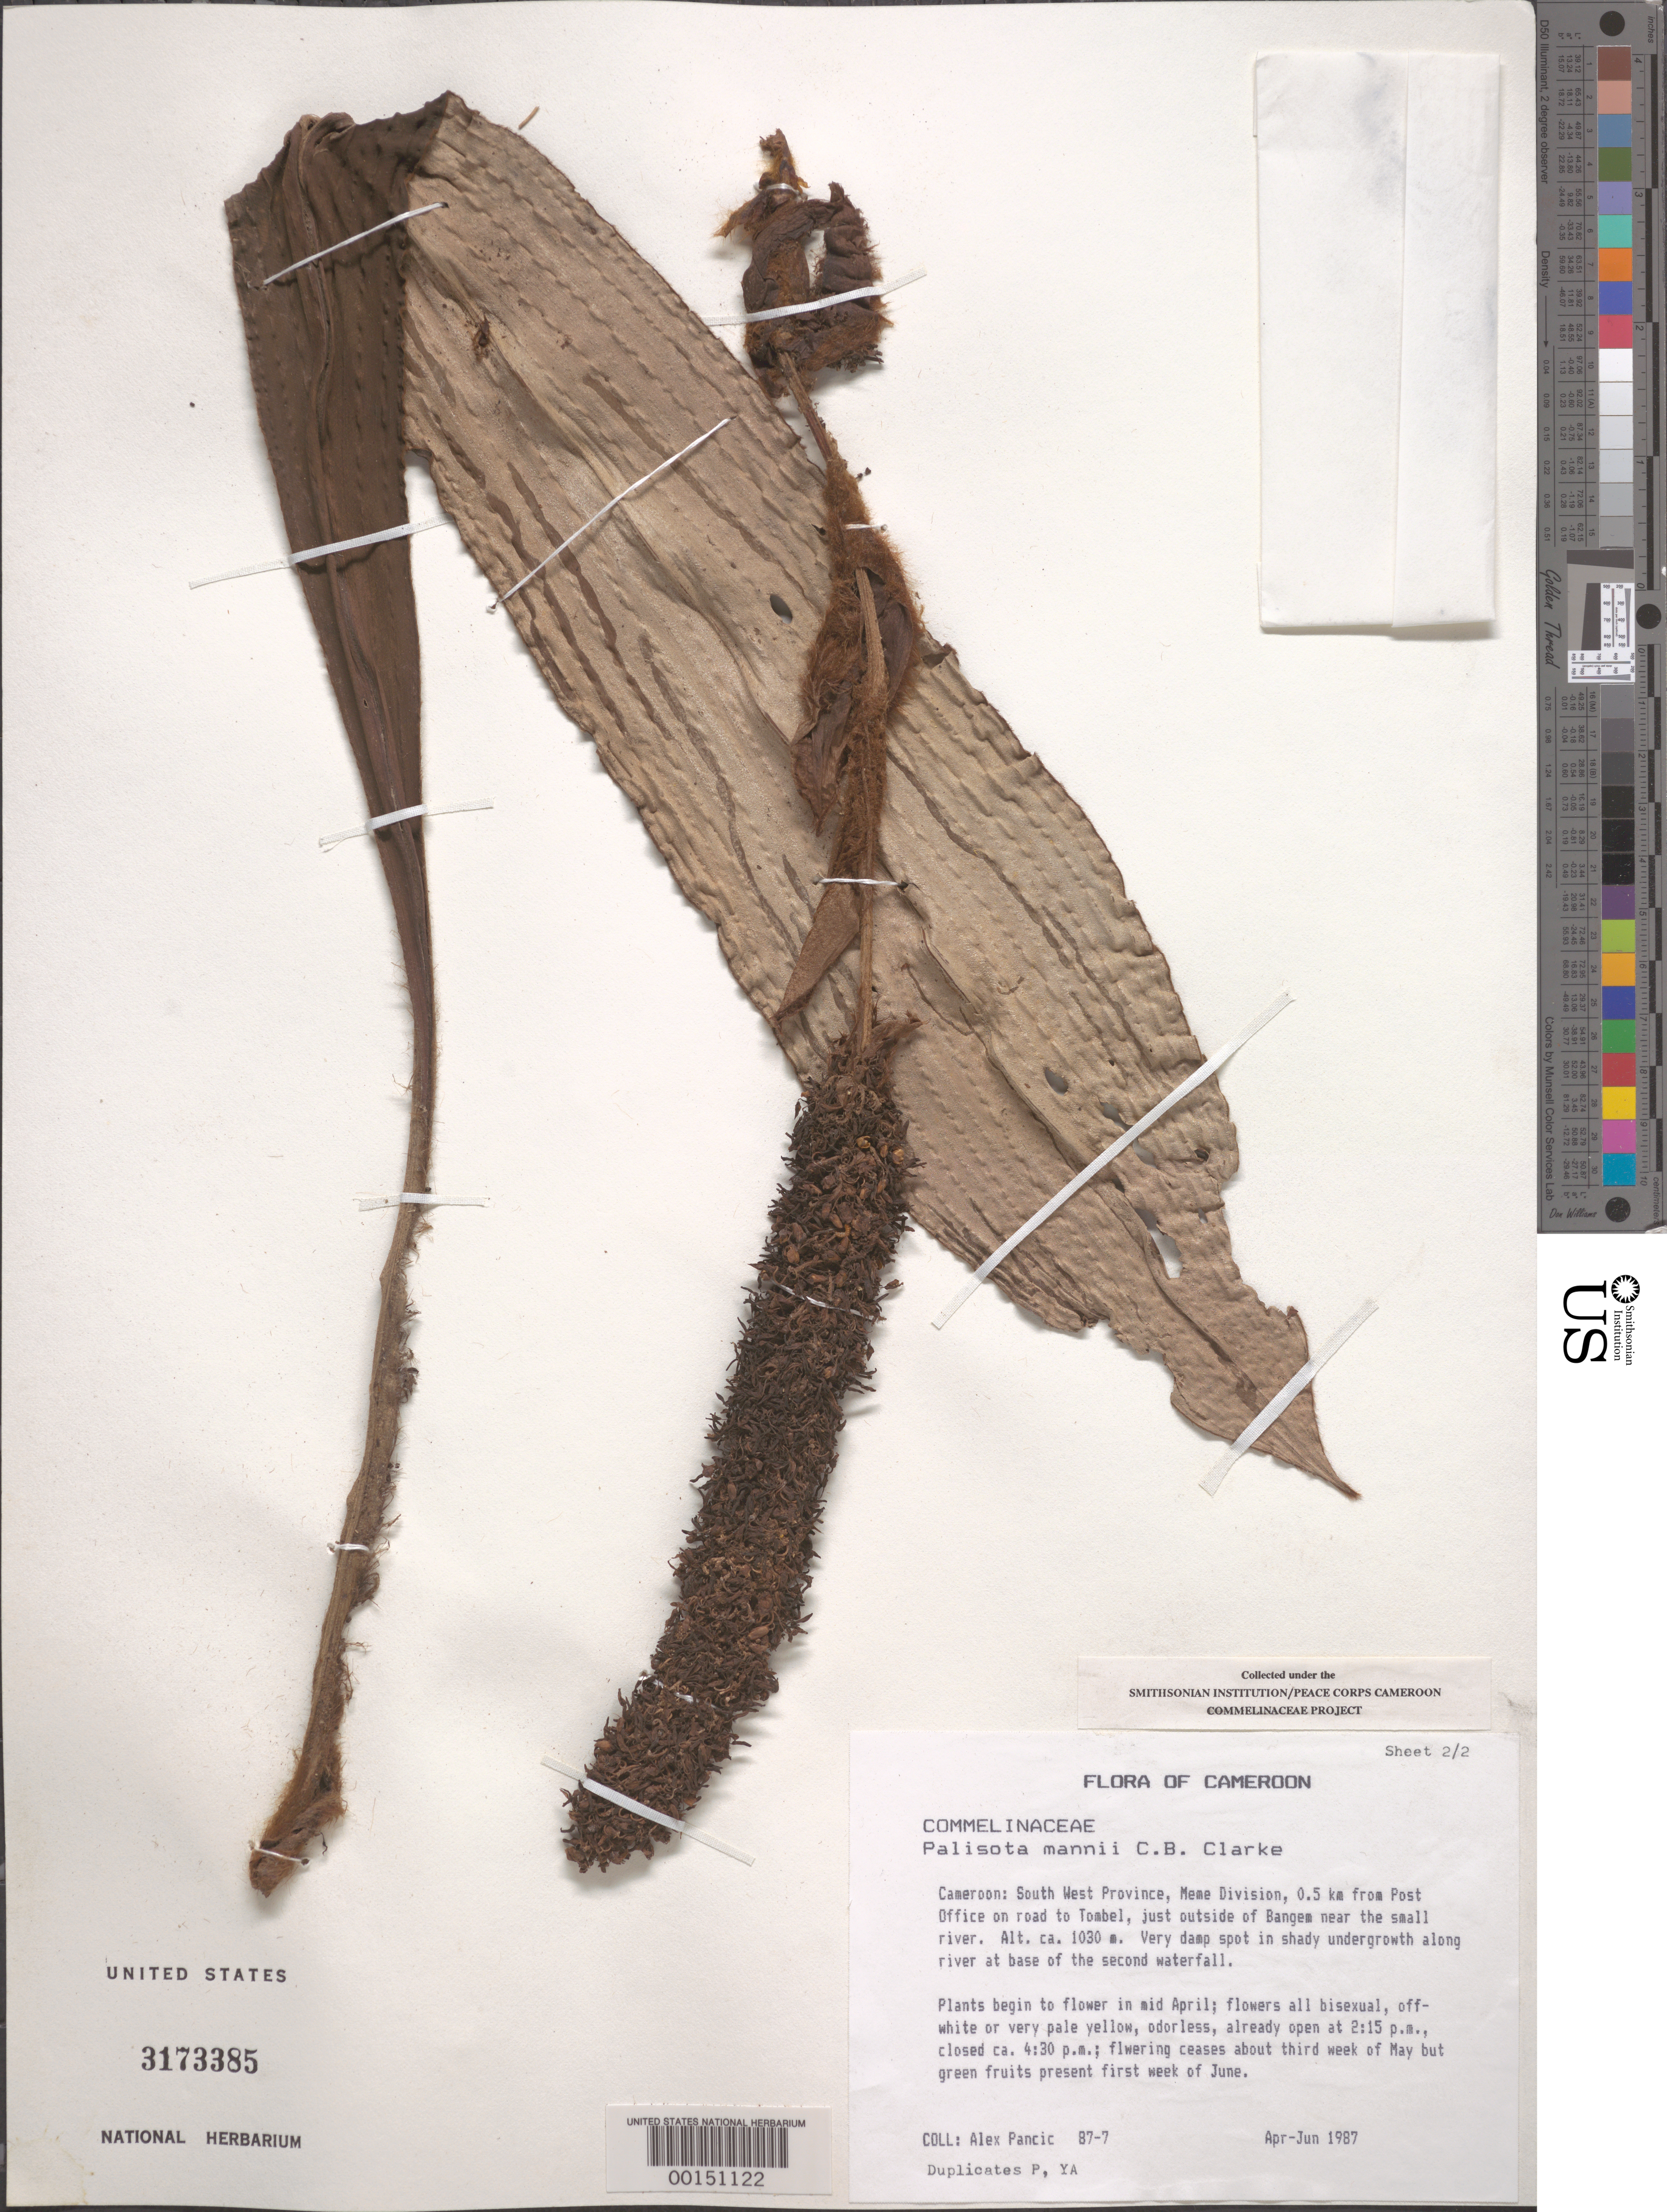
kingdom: Plantae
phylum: Tracheophyta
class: Liliopsida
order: Commelinales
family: Commelinaceae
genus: Palisota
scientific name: Palisota mannii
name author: C.B. Clarke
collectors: A. Pancic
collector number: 87-7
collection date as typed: Apr 1987 to -- Jun 1987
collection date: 1987-04/1987-06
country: Cameroon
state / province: Sud-Ouest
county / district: Meme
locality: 0.5 km from post office on road to tombel, just outside of bangem near small river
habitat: Along river at base of second waterfall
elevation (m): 1030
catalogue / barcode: US 3173385